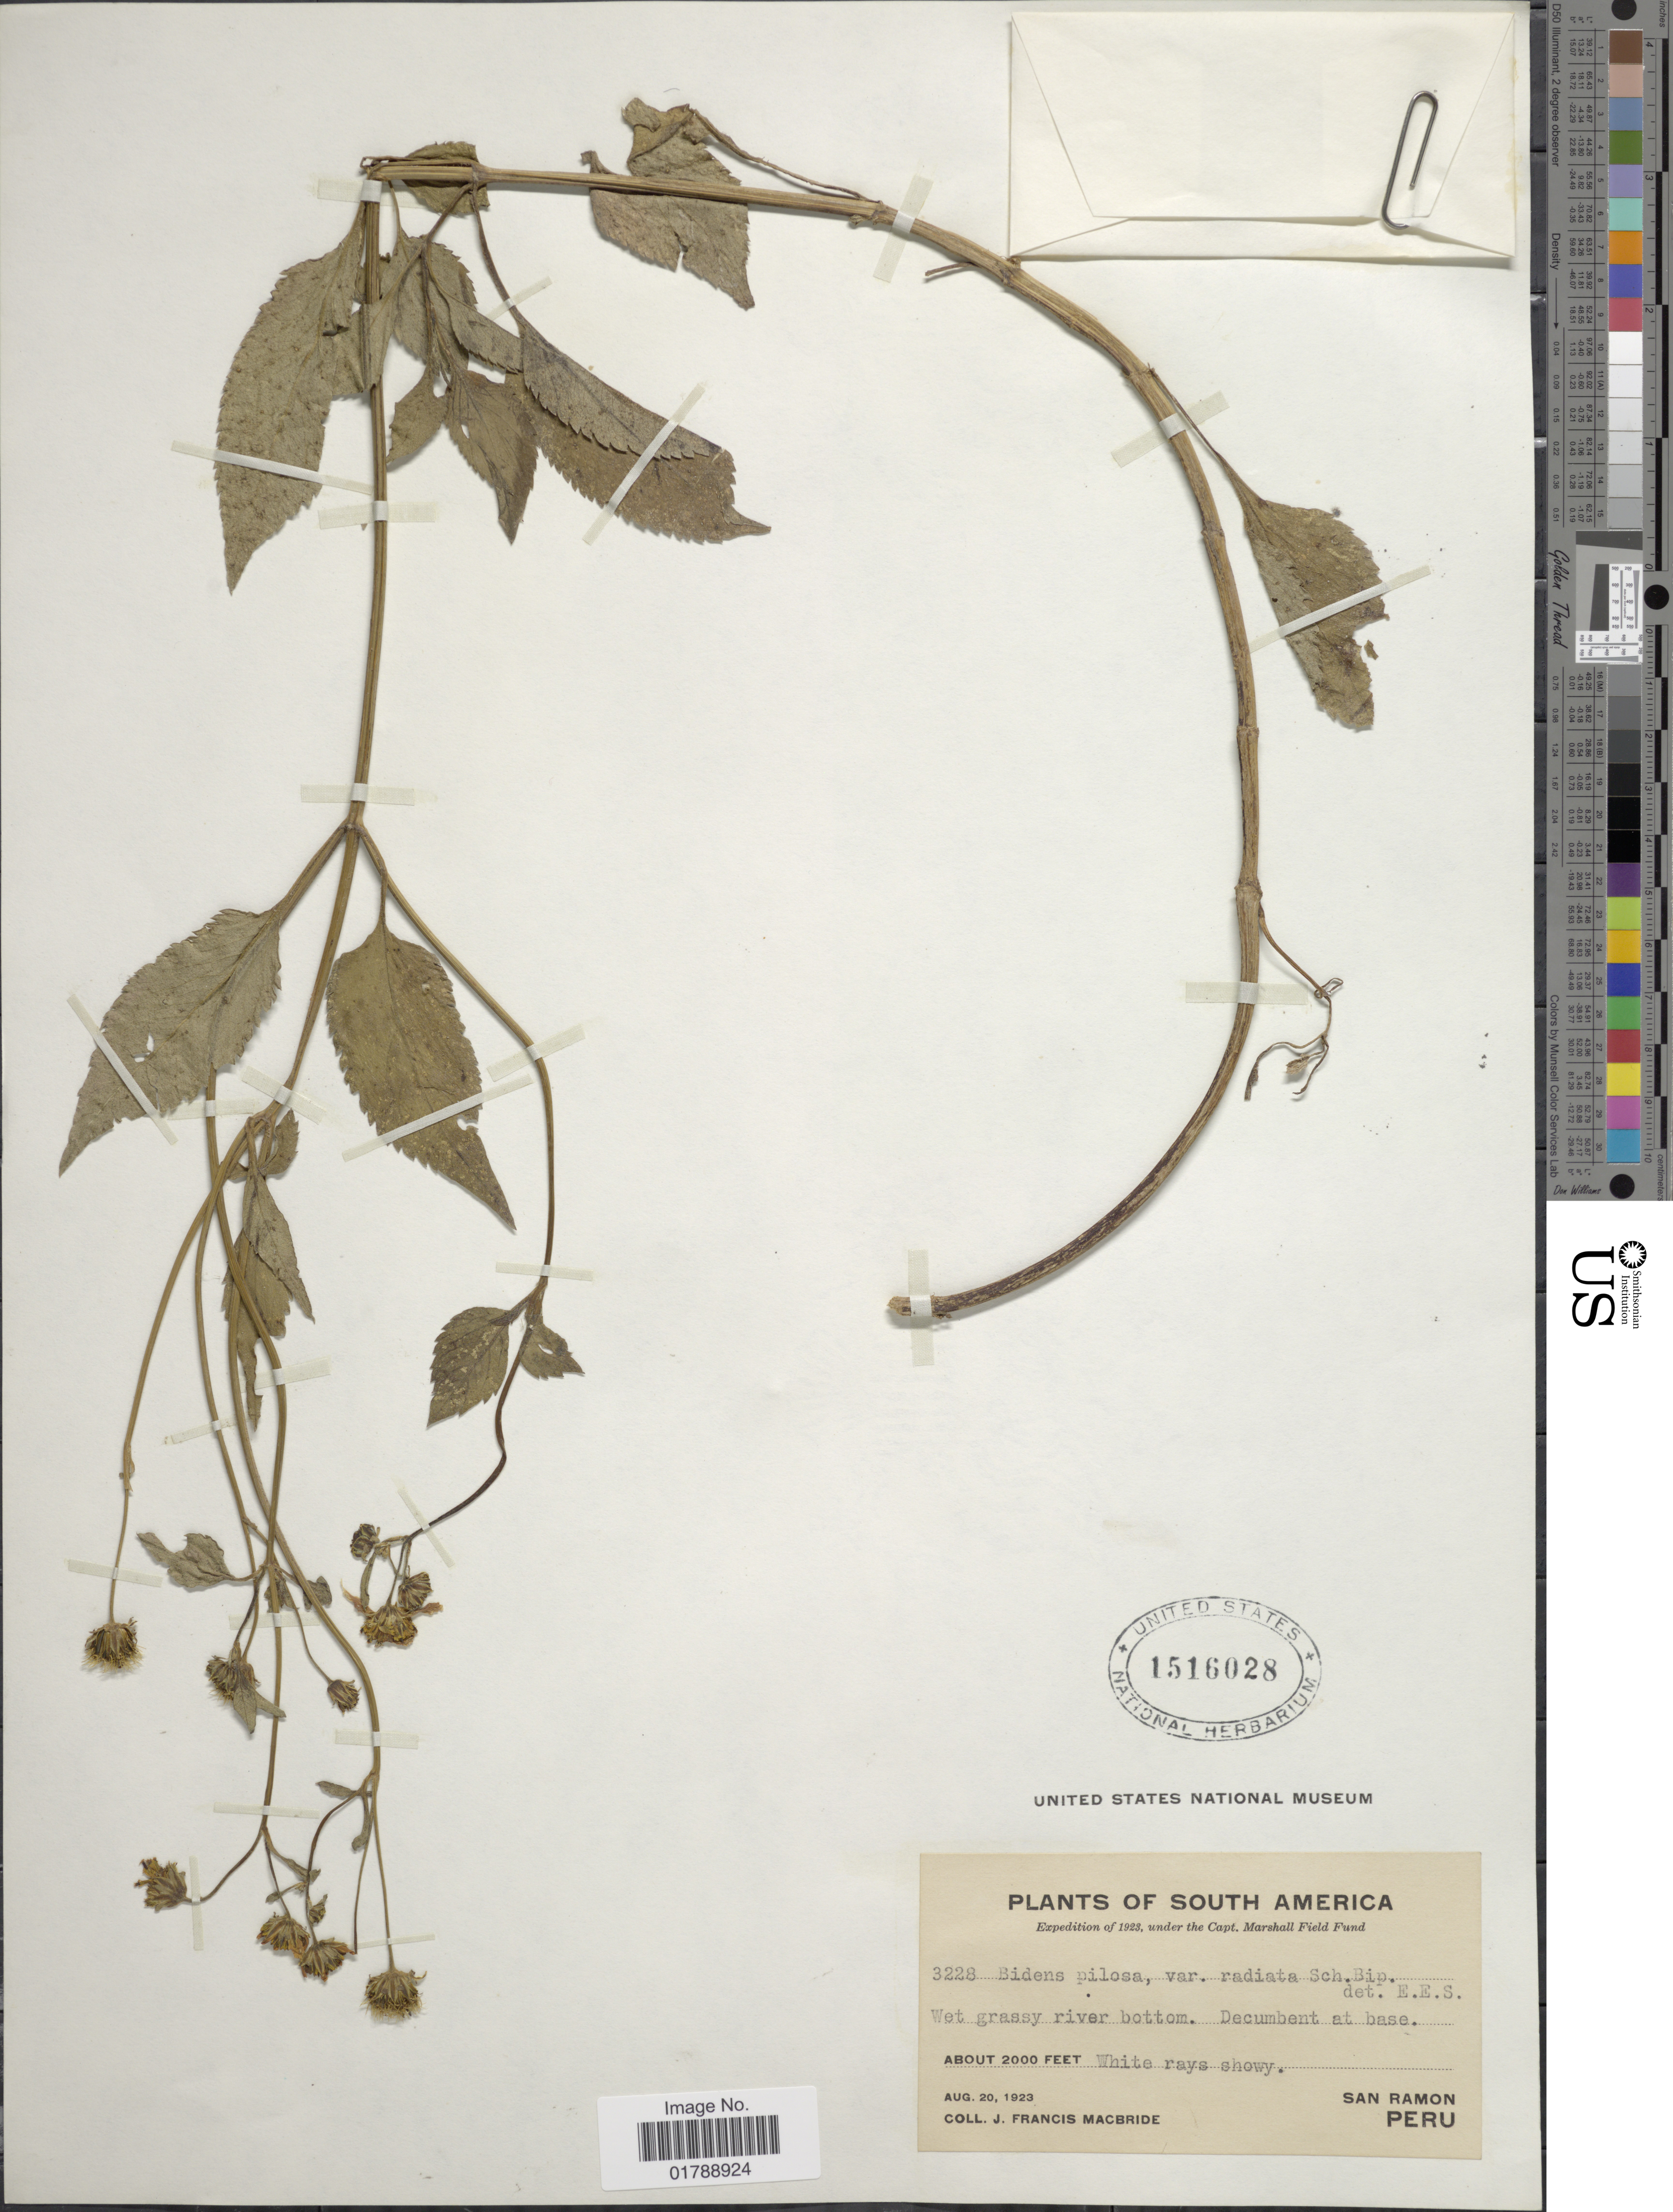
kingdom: Plantae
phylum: Tracheophyta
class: Magnoliopsida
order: Asterales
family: Asteraceae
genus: Bidens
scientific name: Bidens pilosa var. radiata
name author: (Sch. Bip.) J.A. Schmidt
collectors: J. F. Macbride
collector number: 3228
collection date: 1923-08-20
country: Peru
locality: San Ramon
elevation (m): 610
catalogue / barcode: US 1516028